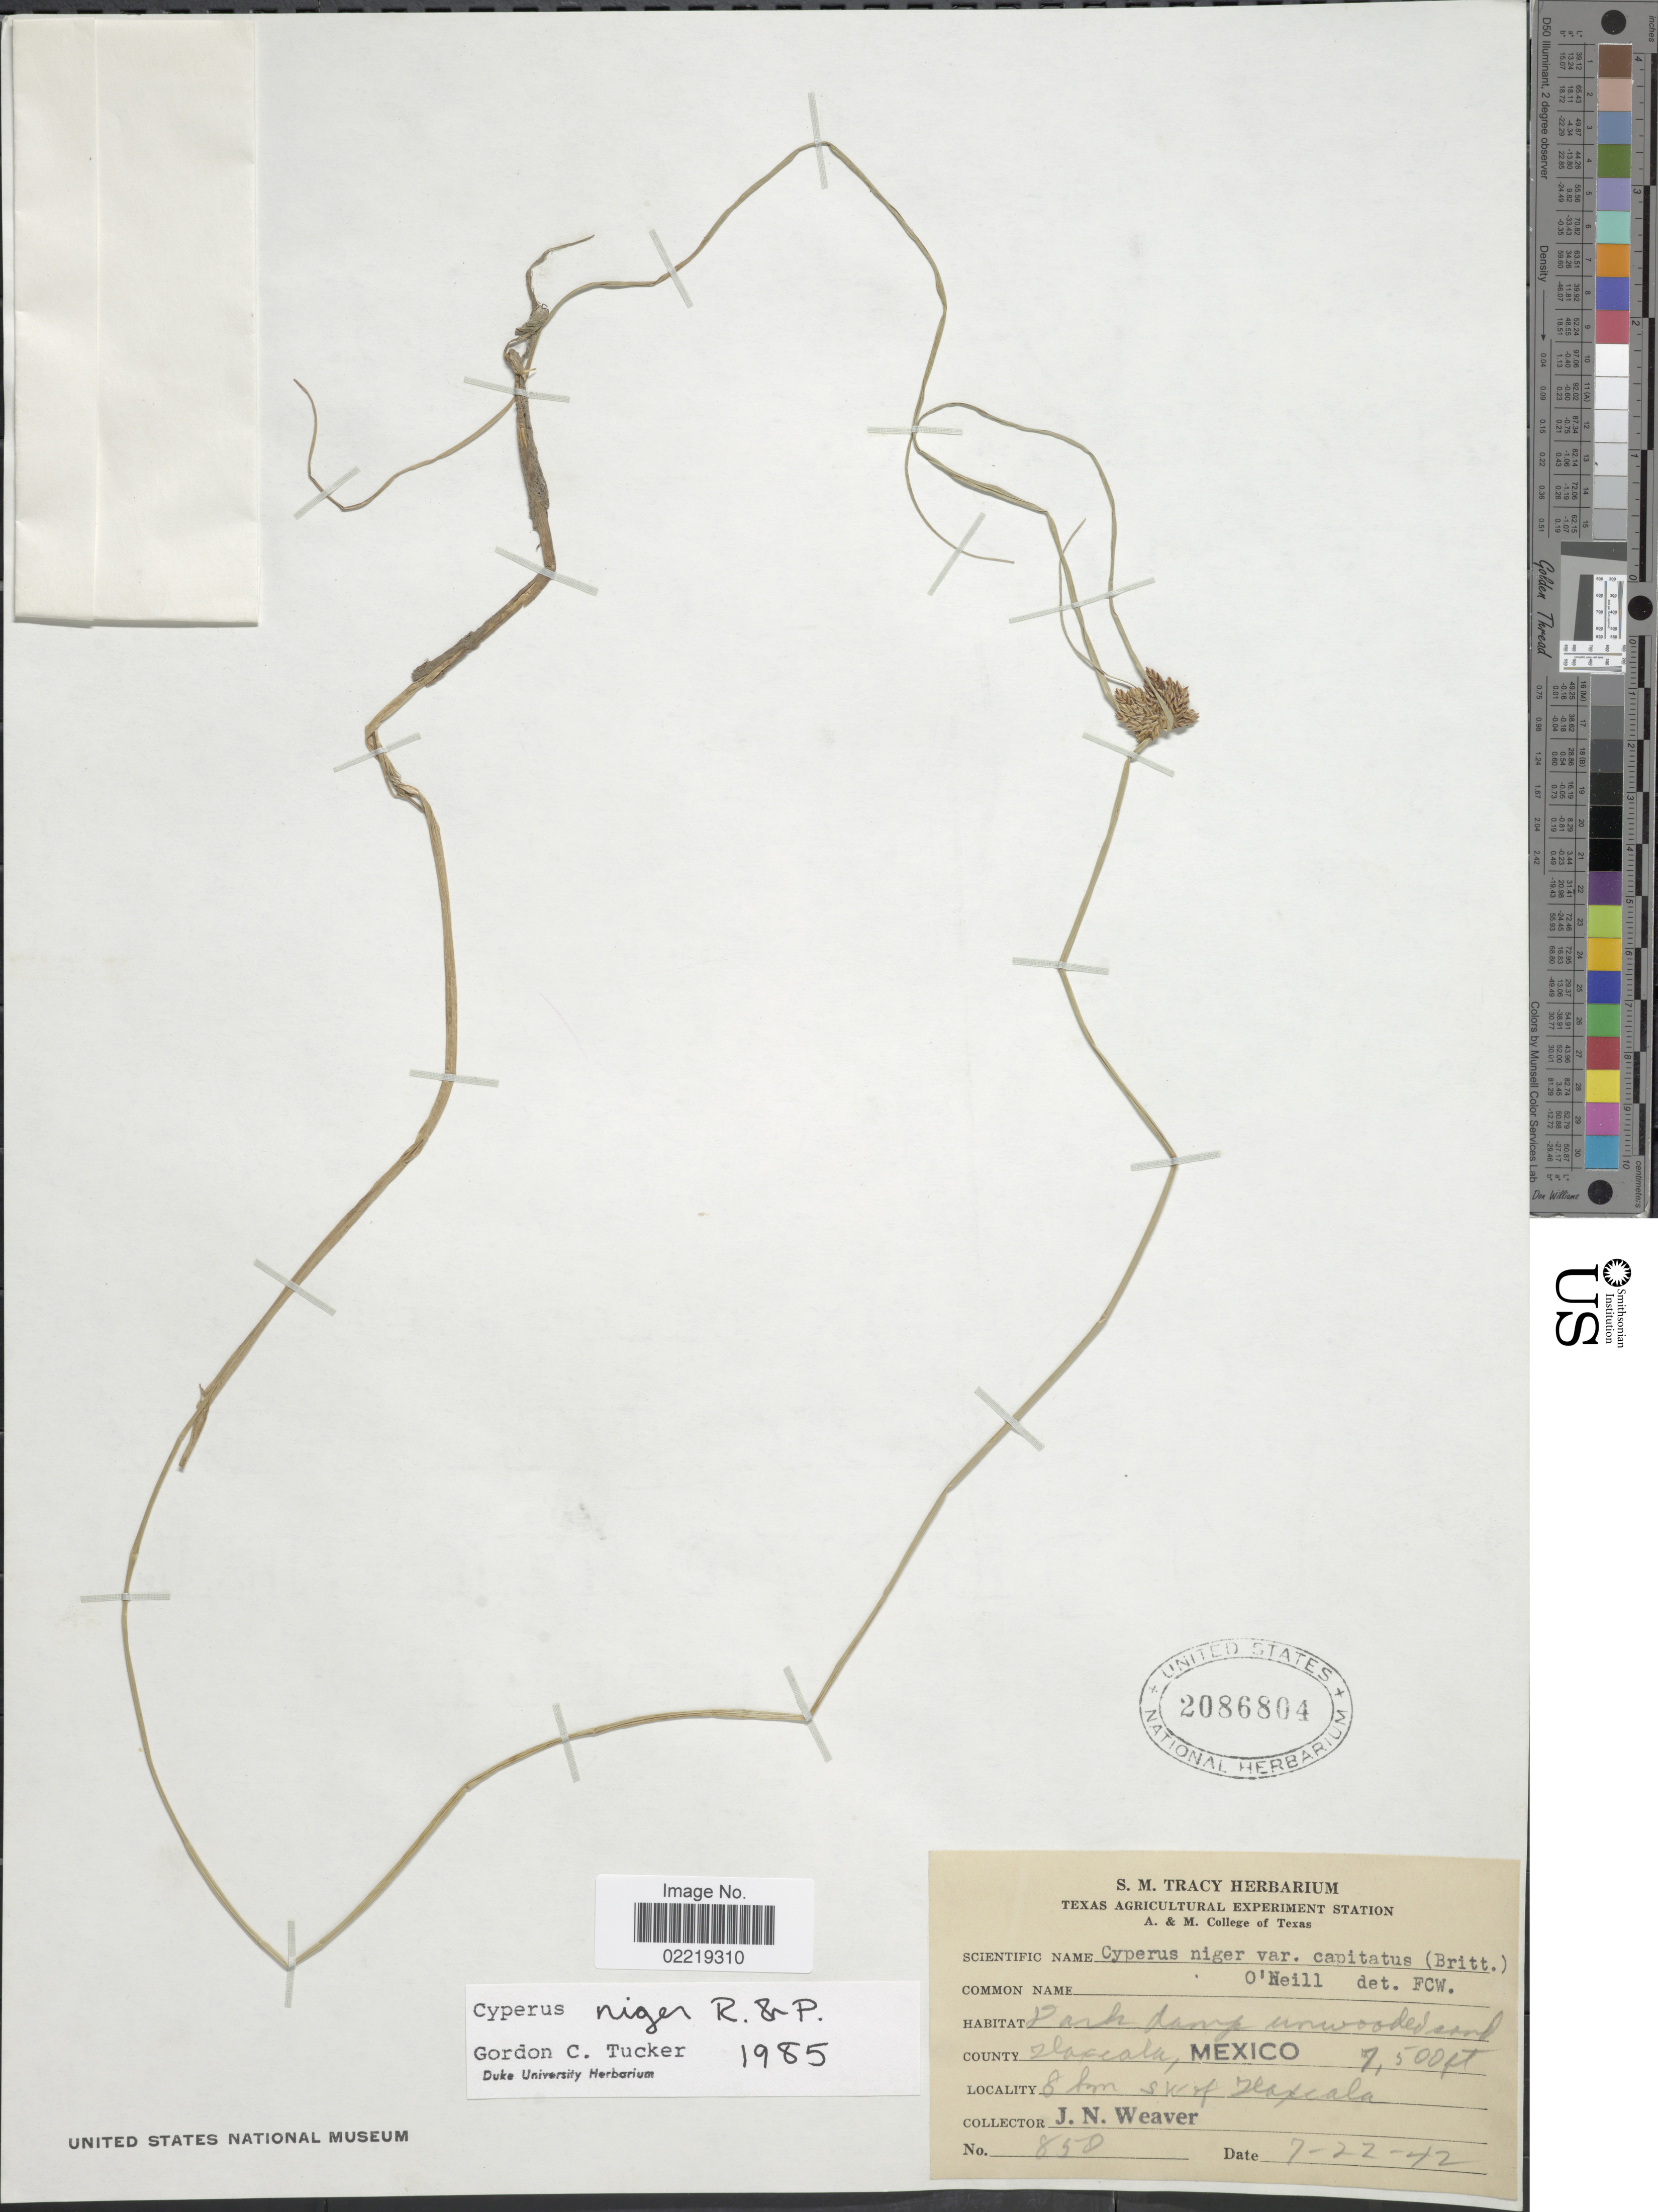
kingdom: Plantae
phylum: Tracheophyta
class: Liliopsida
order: Poales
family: Cyperaceae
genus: Cyperus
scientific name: Cyperus niger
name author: Ruiz & Pav.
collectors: J. N. Weaver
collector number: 858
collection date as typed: Transcribed d/m/y: 22/7/42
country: Mexico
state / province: Tlaxcala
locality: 8 km SW of Tlaxcala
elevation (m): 2286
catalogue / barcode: US 2086804